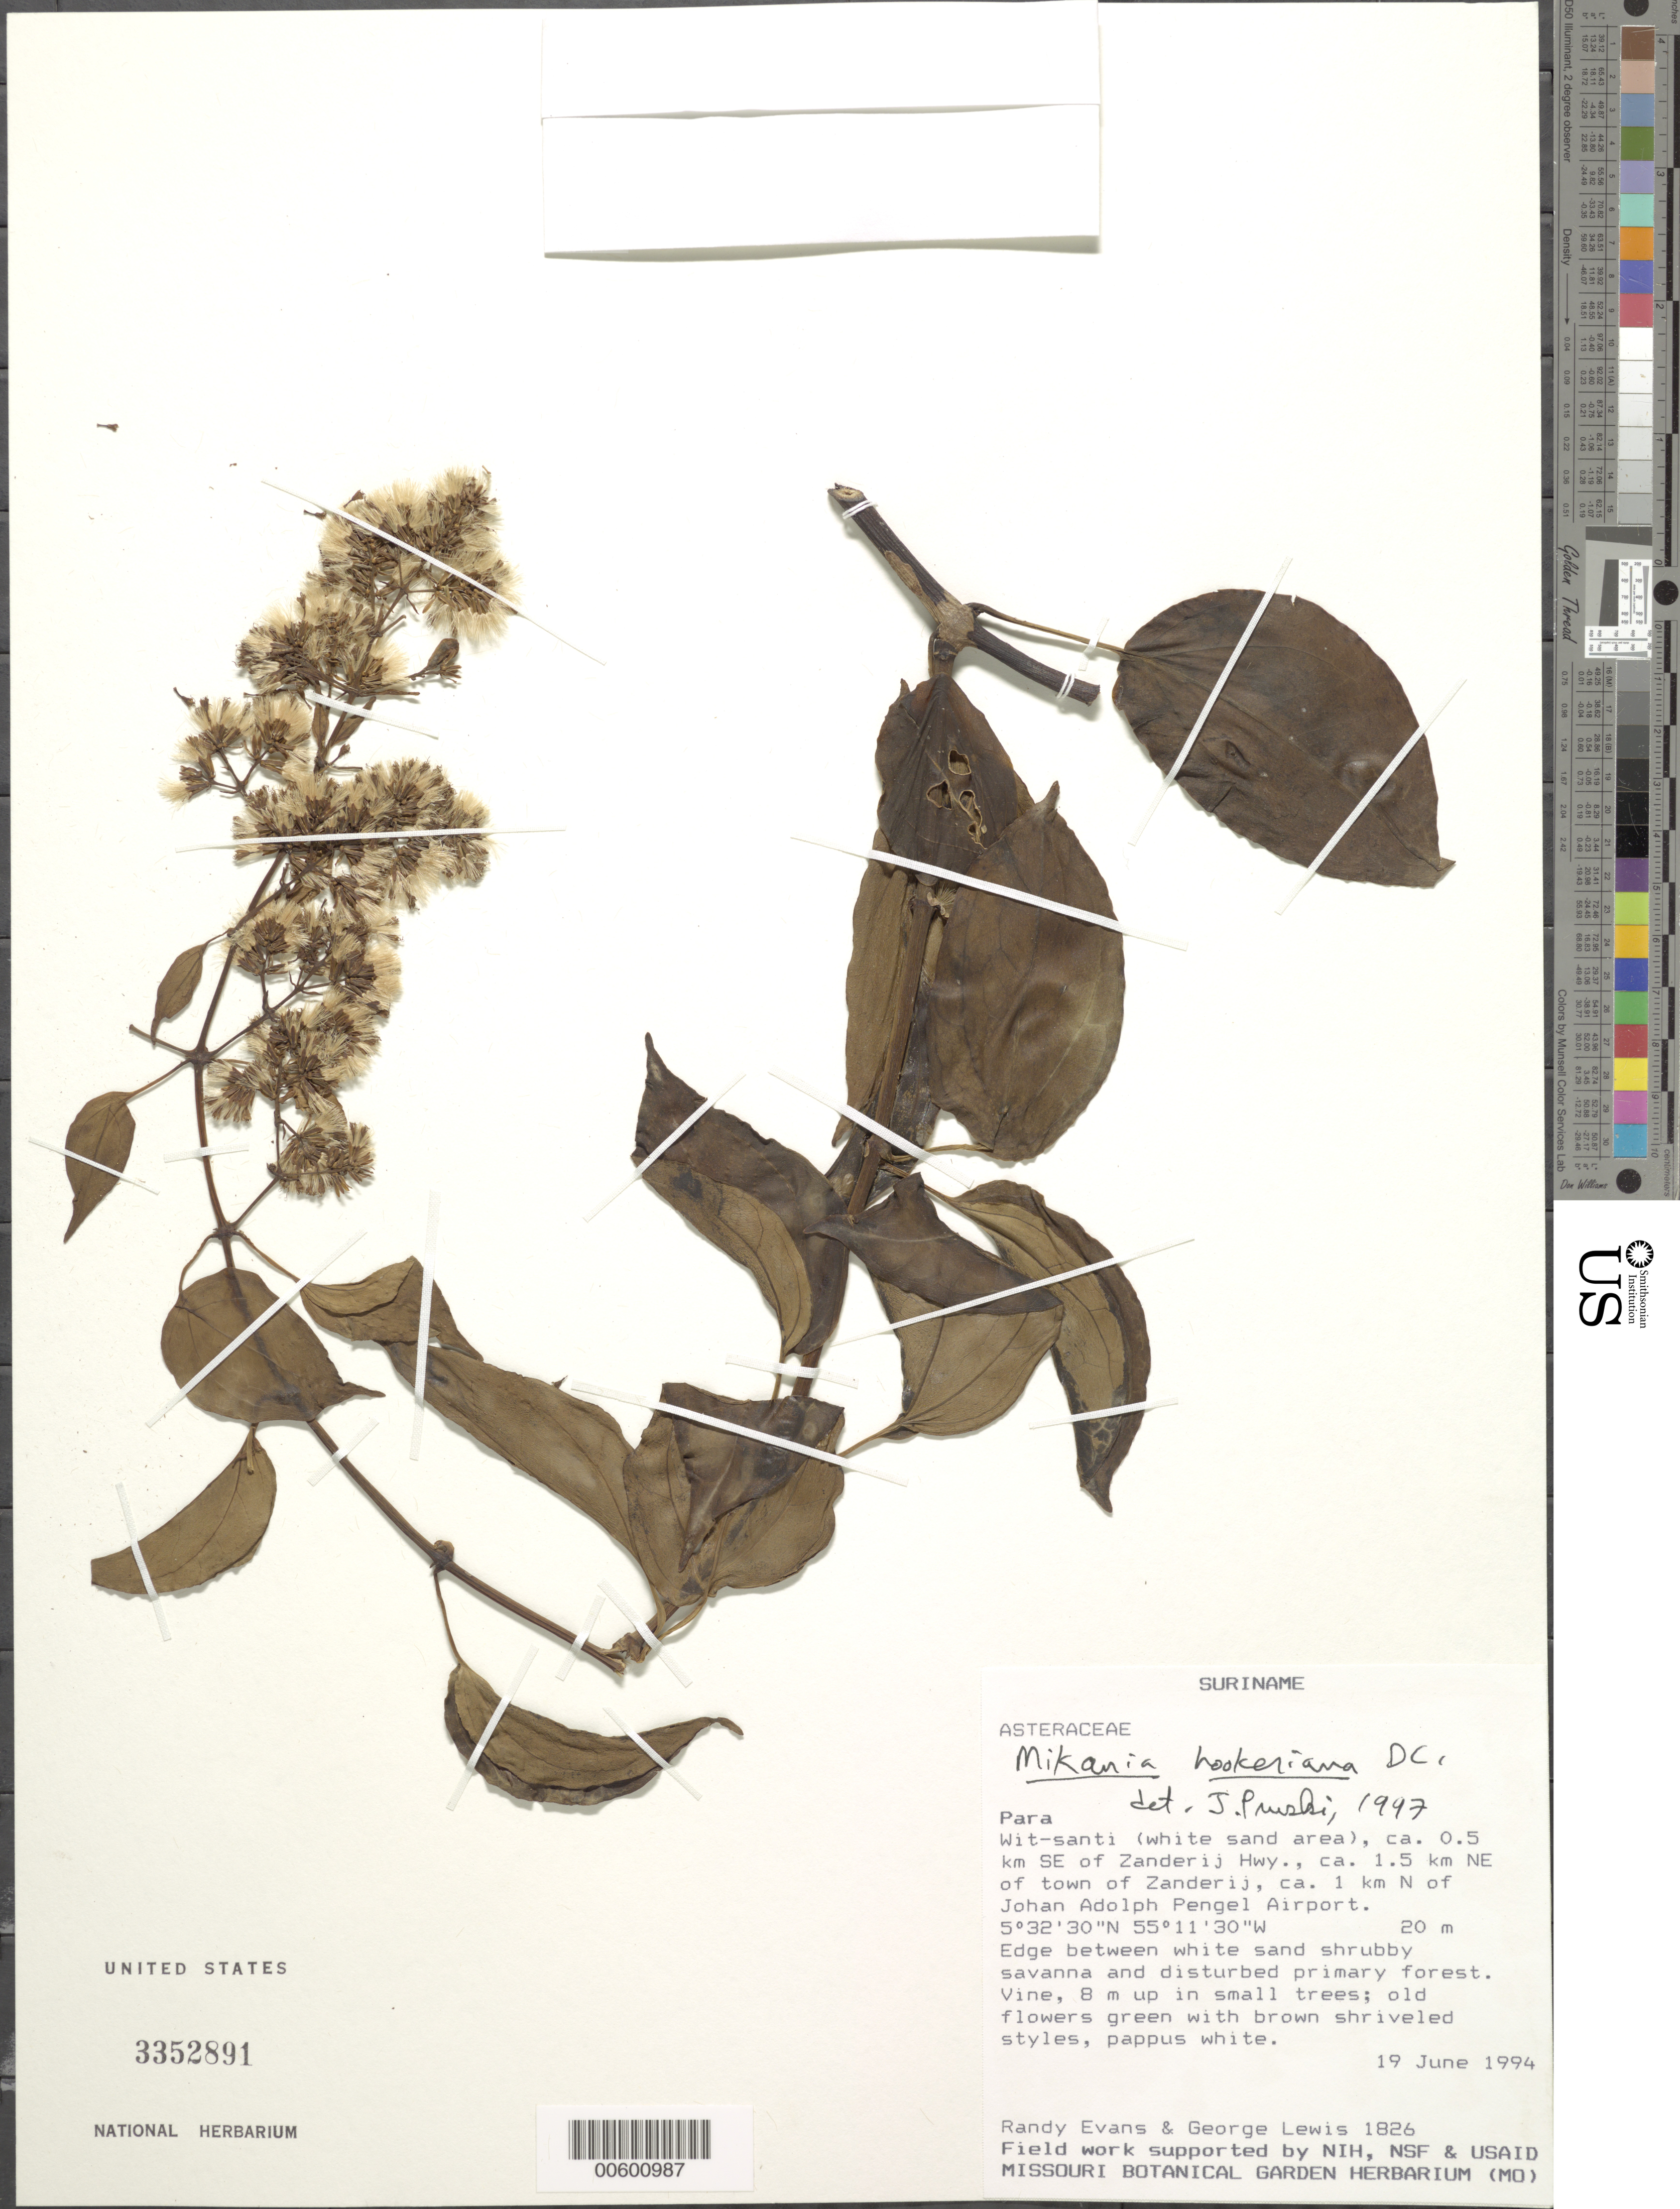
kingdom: Plantae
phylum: Tracheophyta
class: Magnoliopsida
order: Asterales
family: Asteraceae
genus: Mikania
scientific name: Mikania hookeriana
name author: DC.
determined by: Pruski, J. F.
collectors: R. Evans & G. Lewis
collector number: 1826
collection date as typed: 19-Jun-94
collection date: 1994-06-19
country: Suriname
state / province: Para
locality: Wit-santi, ca. 0.5 km SE of Zanderij Hwy., 1.5 km NE of town of Zanderij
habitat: White sand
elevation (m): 20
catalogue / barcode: US 3352891